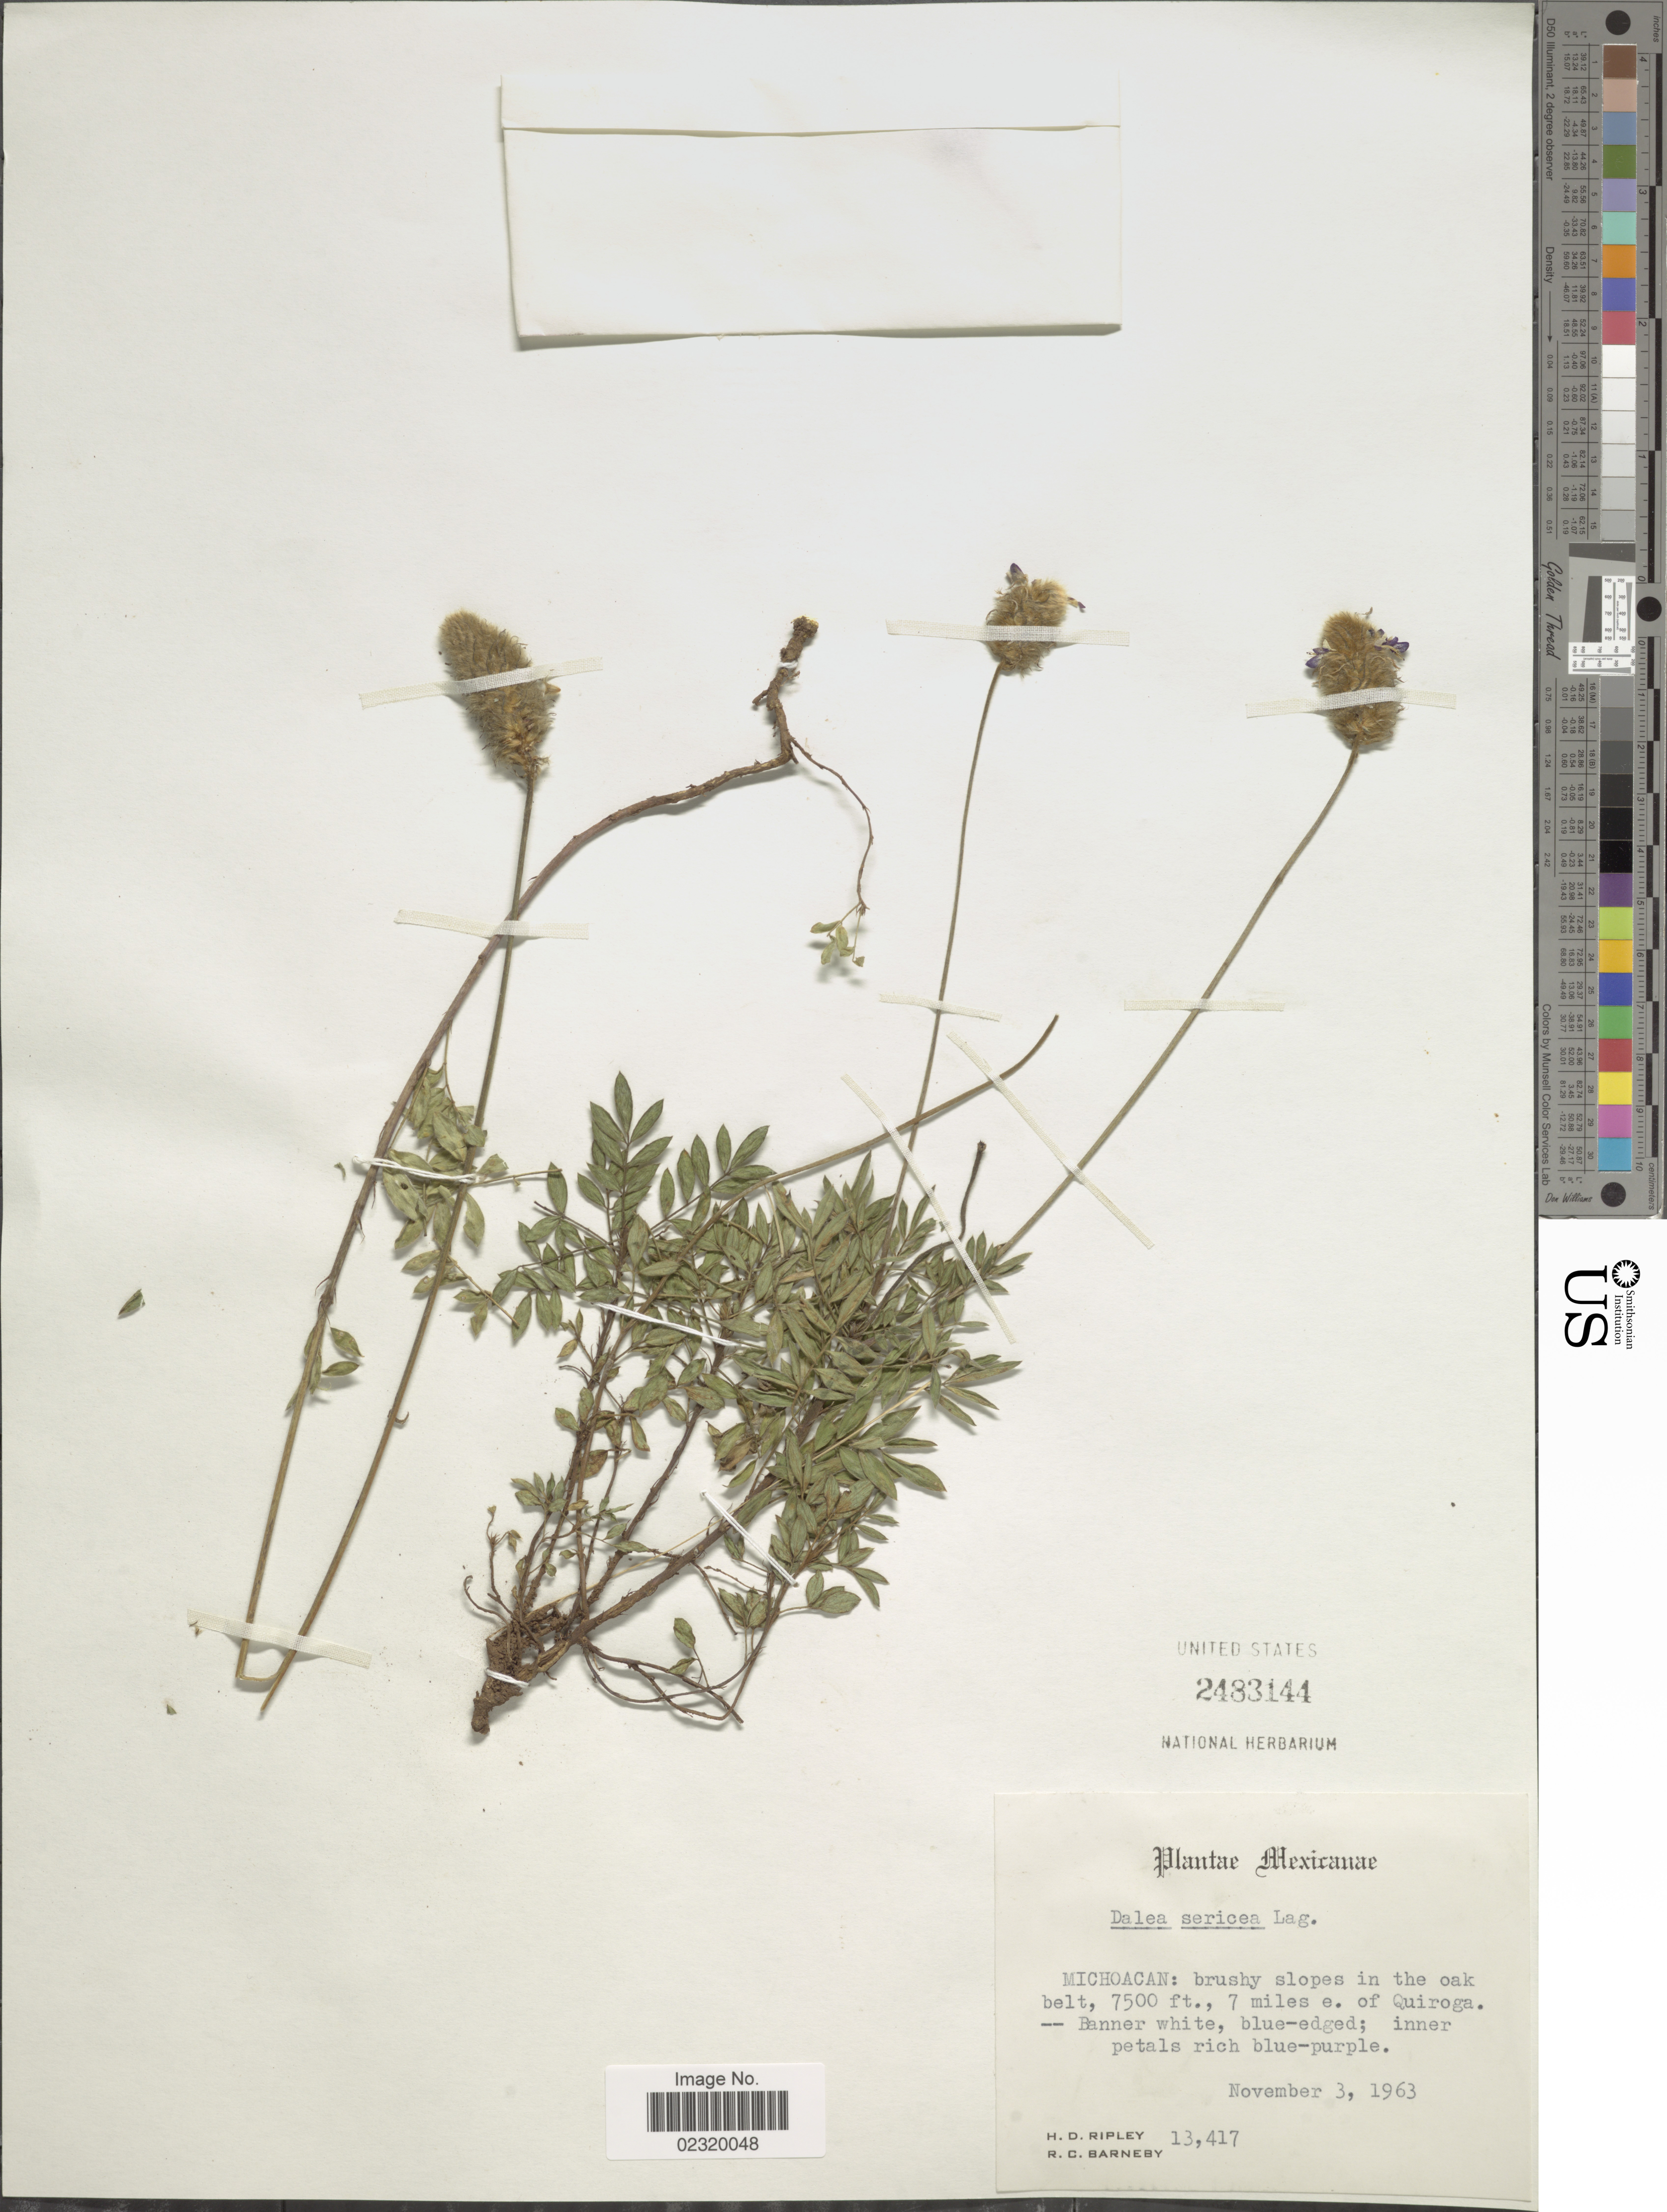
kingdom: Plantae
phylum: Tracheophyta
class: Magnoliopsida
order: Fabales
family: Fabaceae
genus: Dalea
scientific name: Dalea sericea var. sericea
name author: Lag.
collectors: H. Ripley & R. C. Barneby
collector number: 13417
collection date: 1963-11-03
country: Mexico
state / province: Michoacán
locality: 7 miles e. of Quiroga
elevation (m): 2286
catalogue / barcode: US 2483144